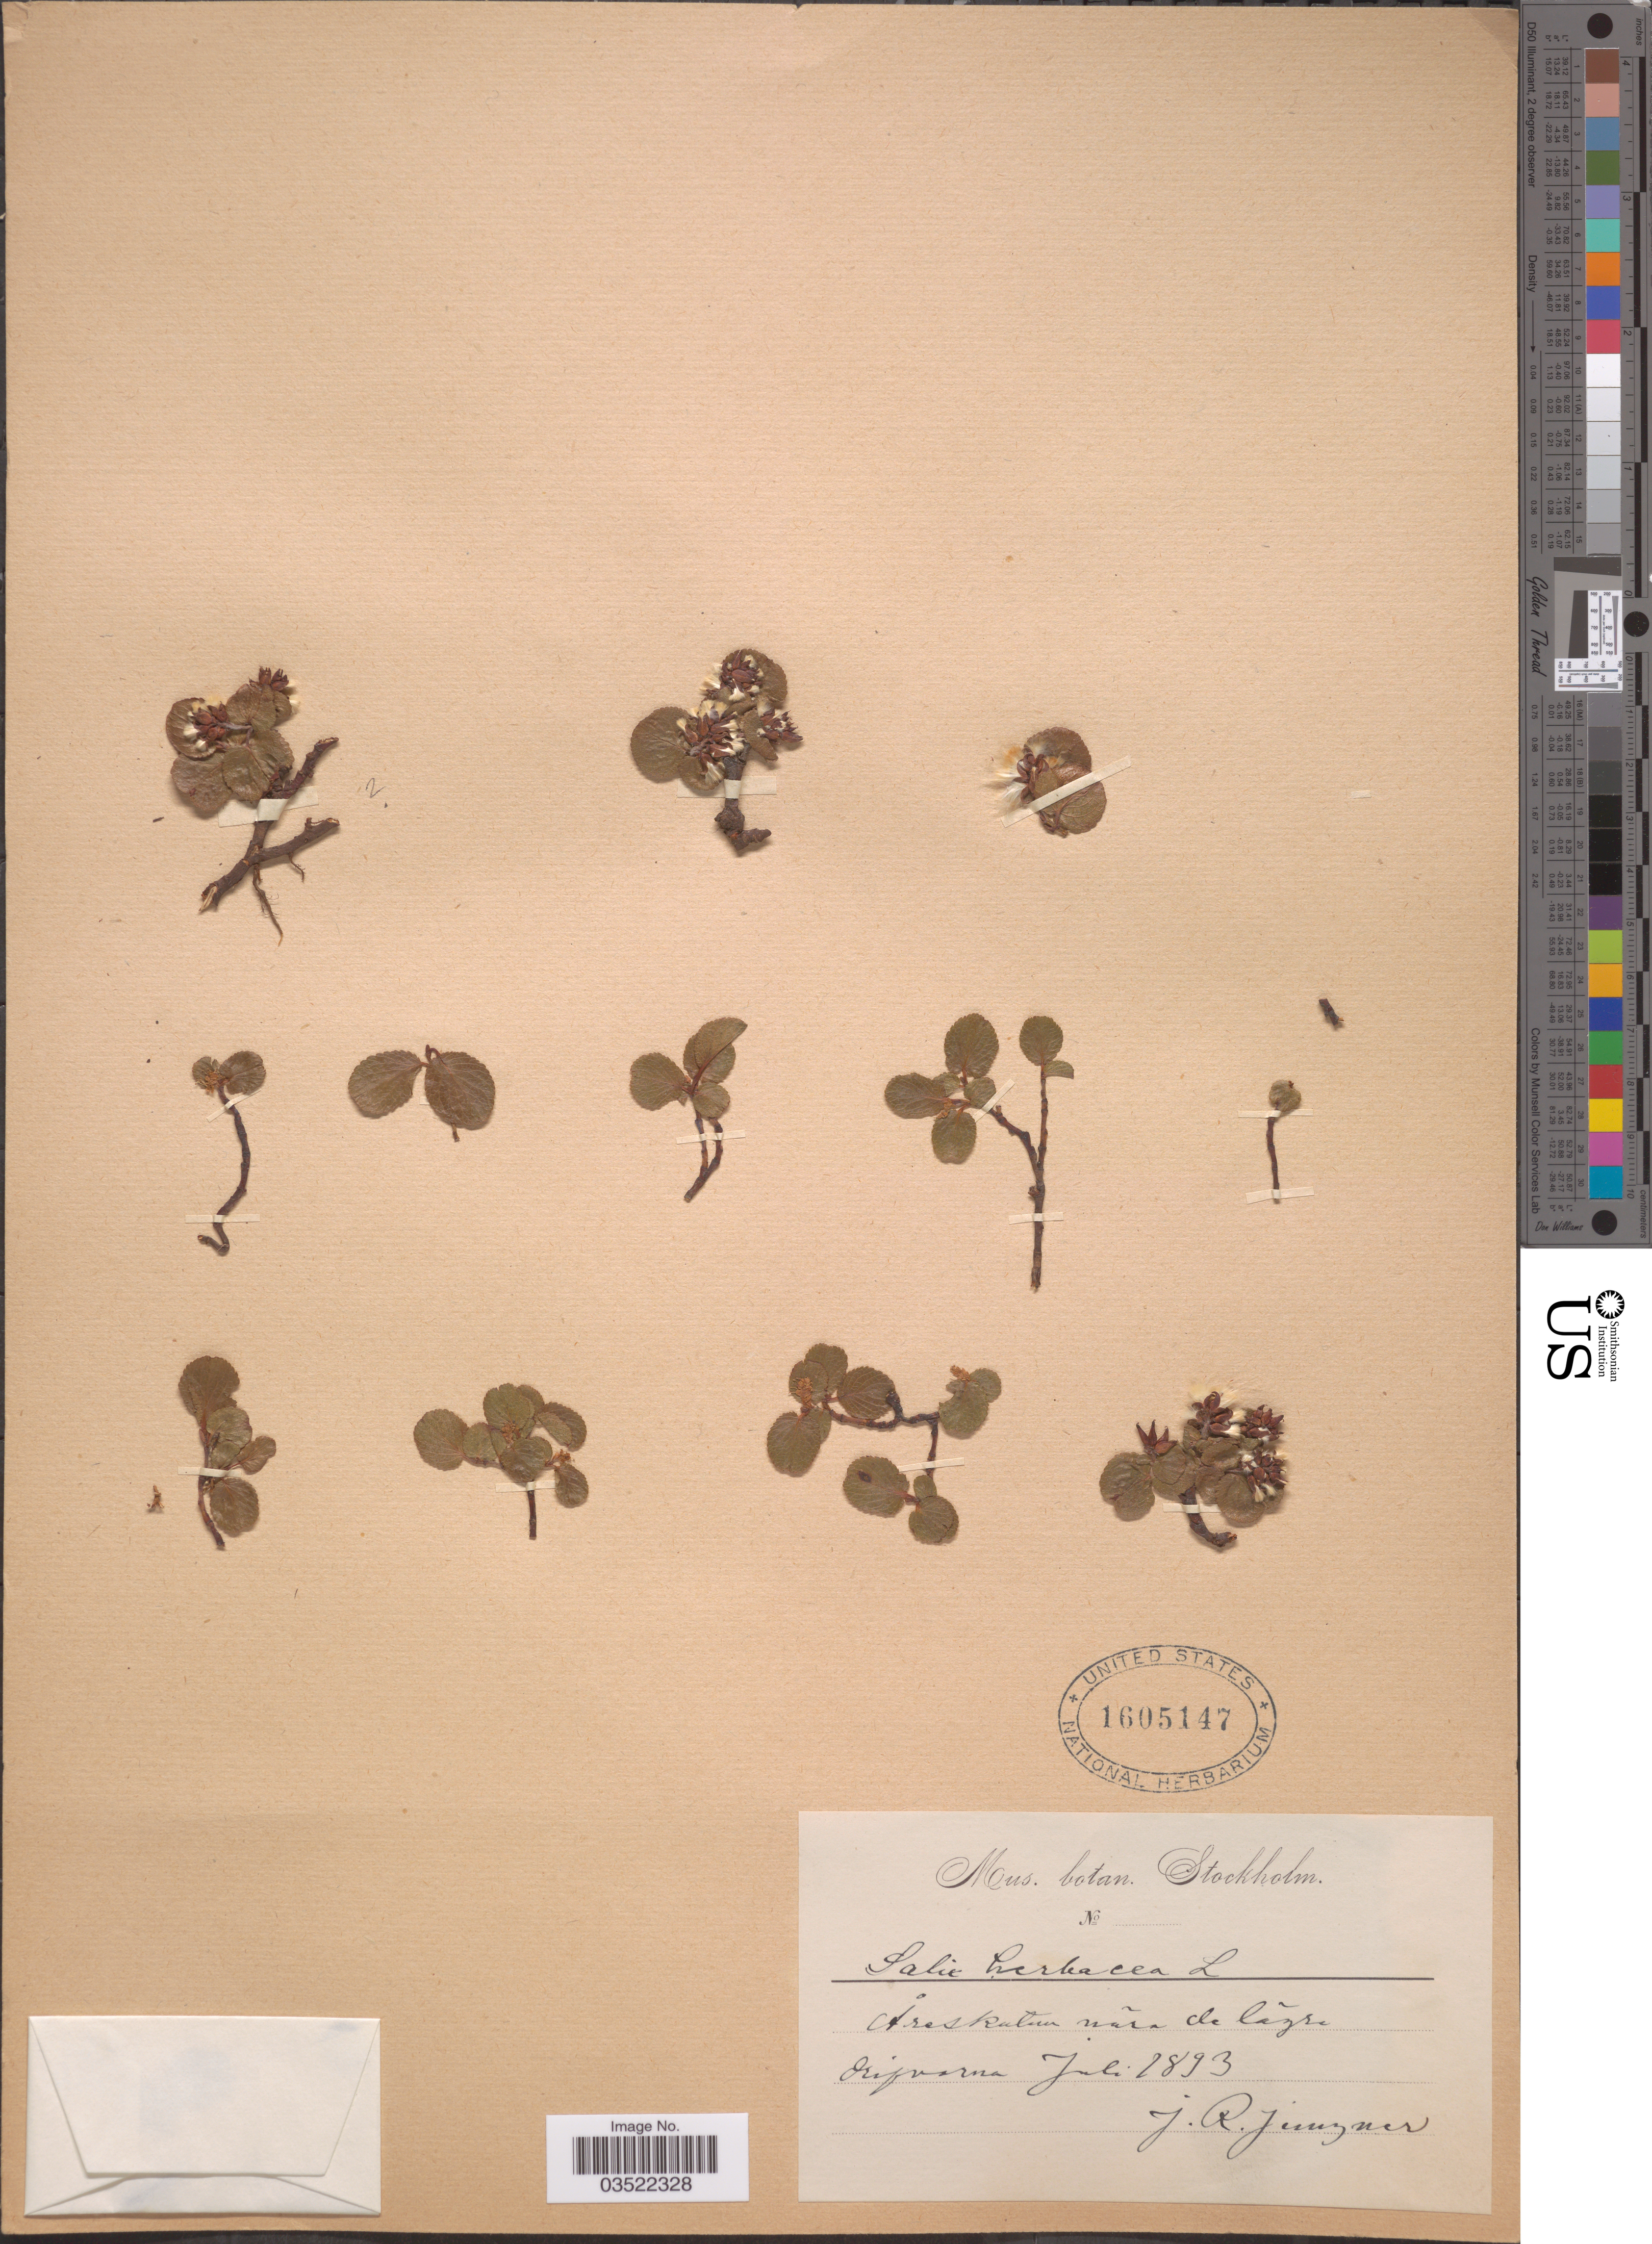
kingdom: Plantae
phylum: Tracheophyta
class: Magnoliopsida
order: Malpighiales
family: Salicaceae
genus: Salix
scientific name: Salix herbacea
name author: L.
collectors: J. Jungner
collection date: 1893-07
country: Sweden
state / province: Stockholm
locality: Åreskutan nara de lagre Oripuarna. [interpreted]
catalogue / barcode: US 1605147